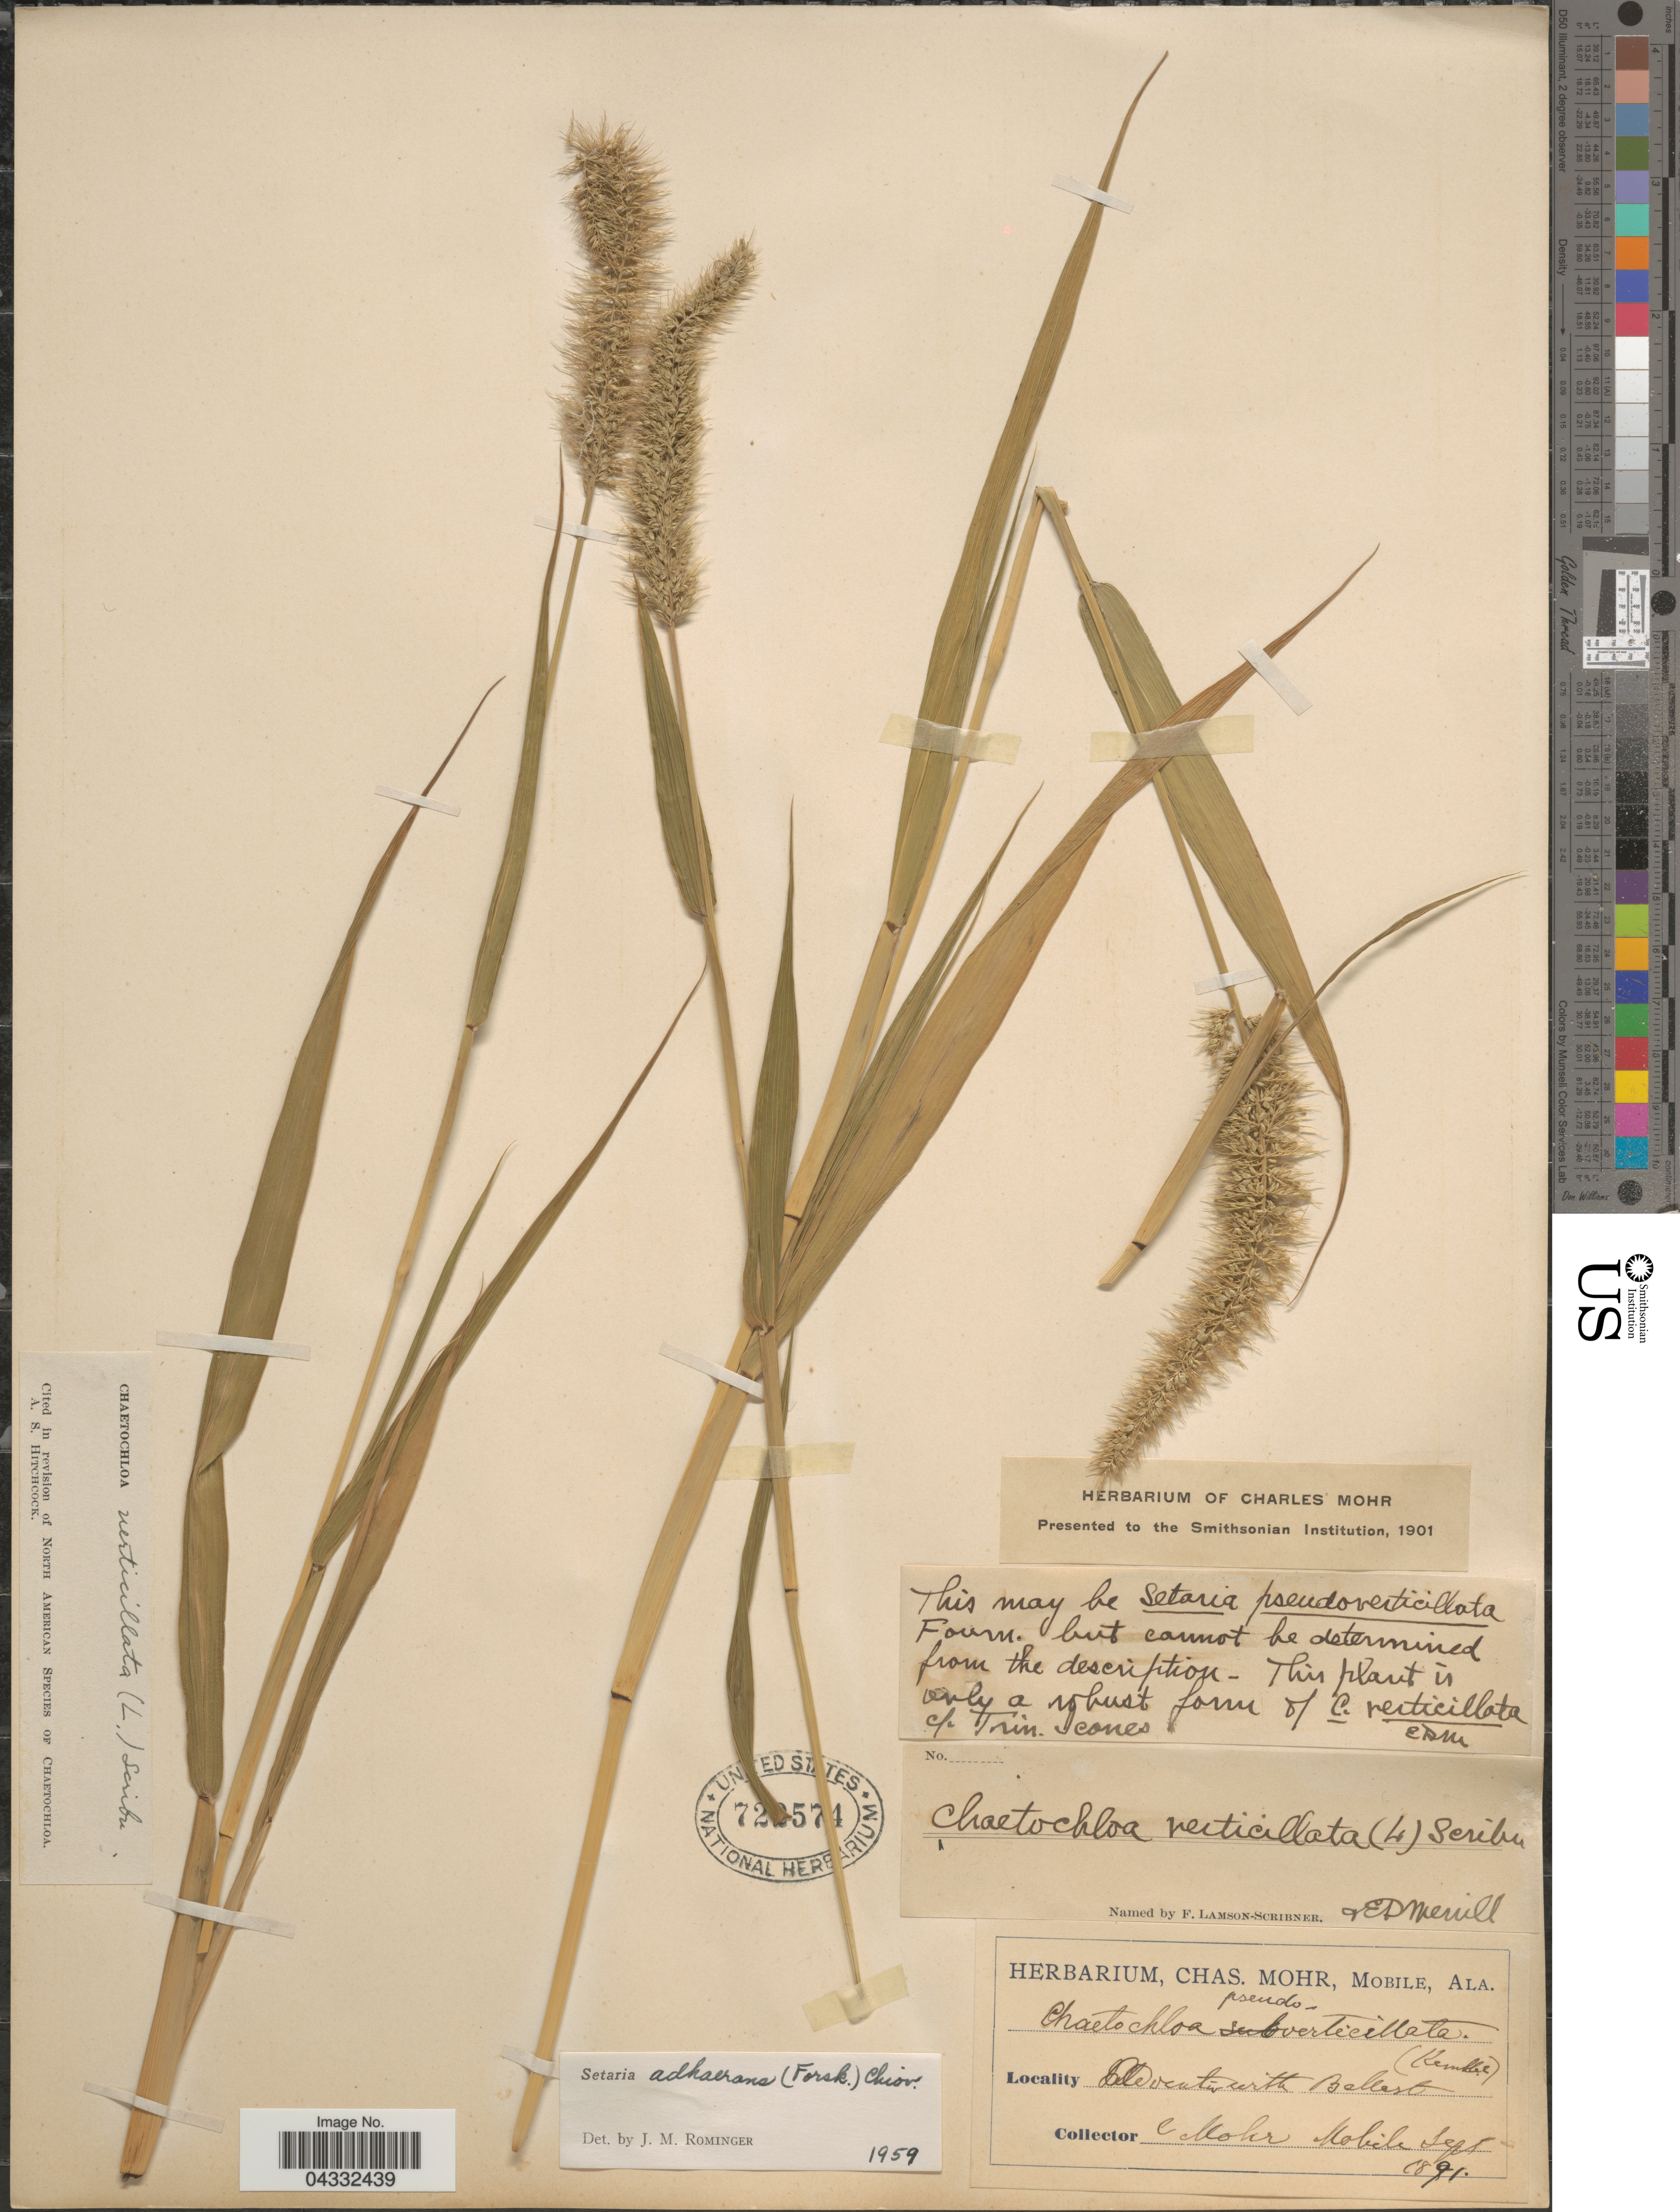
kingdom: Plantae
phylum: Tracheophyta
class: Liliopsida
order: Poales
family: Poaceae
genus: Setaria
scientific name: Setaria adhaerens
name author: (Forssk.) Chiov.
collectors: Mohr, C. T. (herbarium)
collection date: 1891-09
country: United States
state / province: Alabama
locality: Adventir with Ballast.